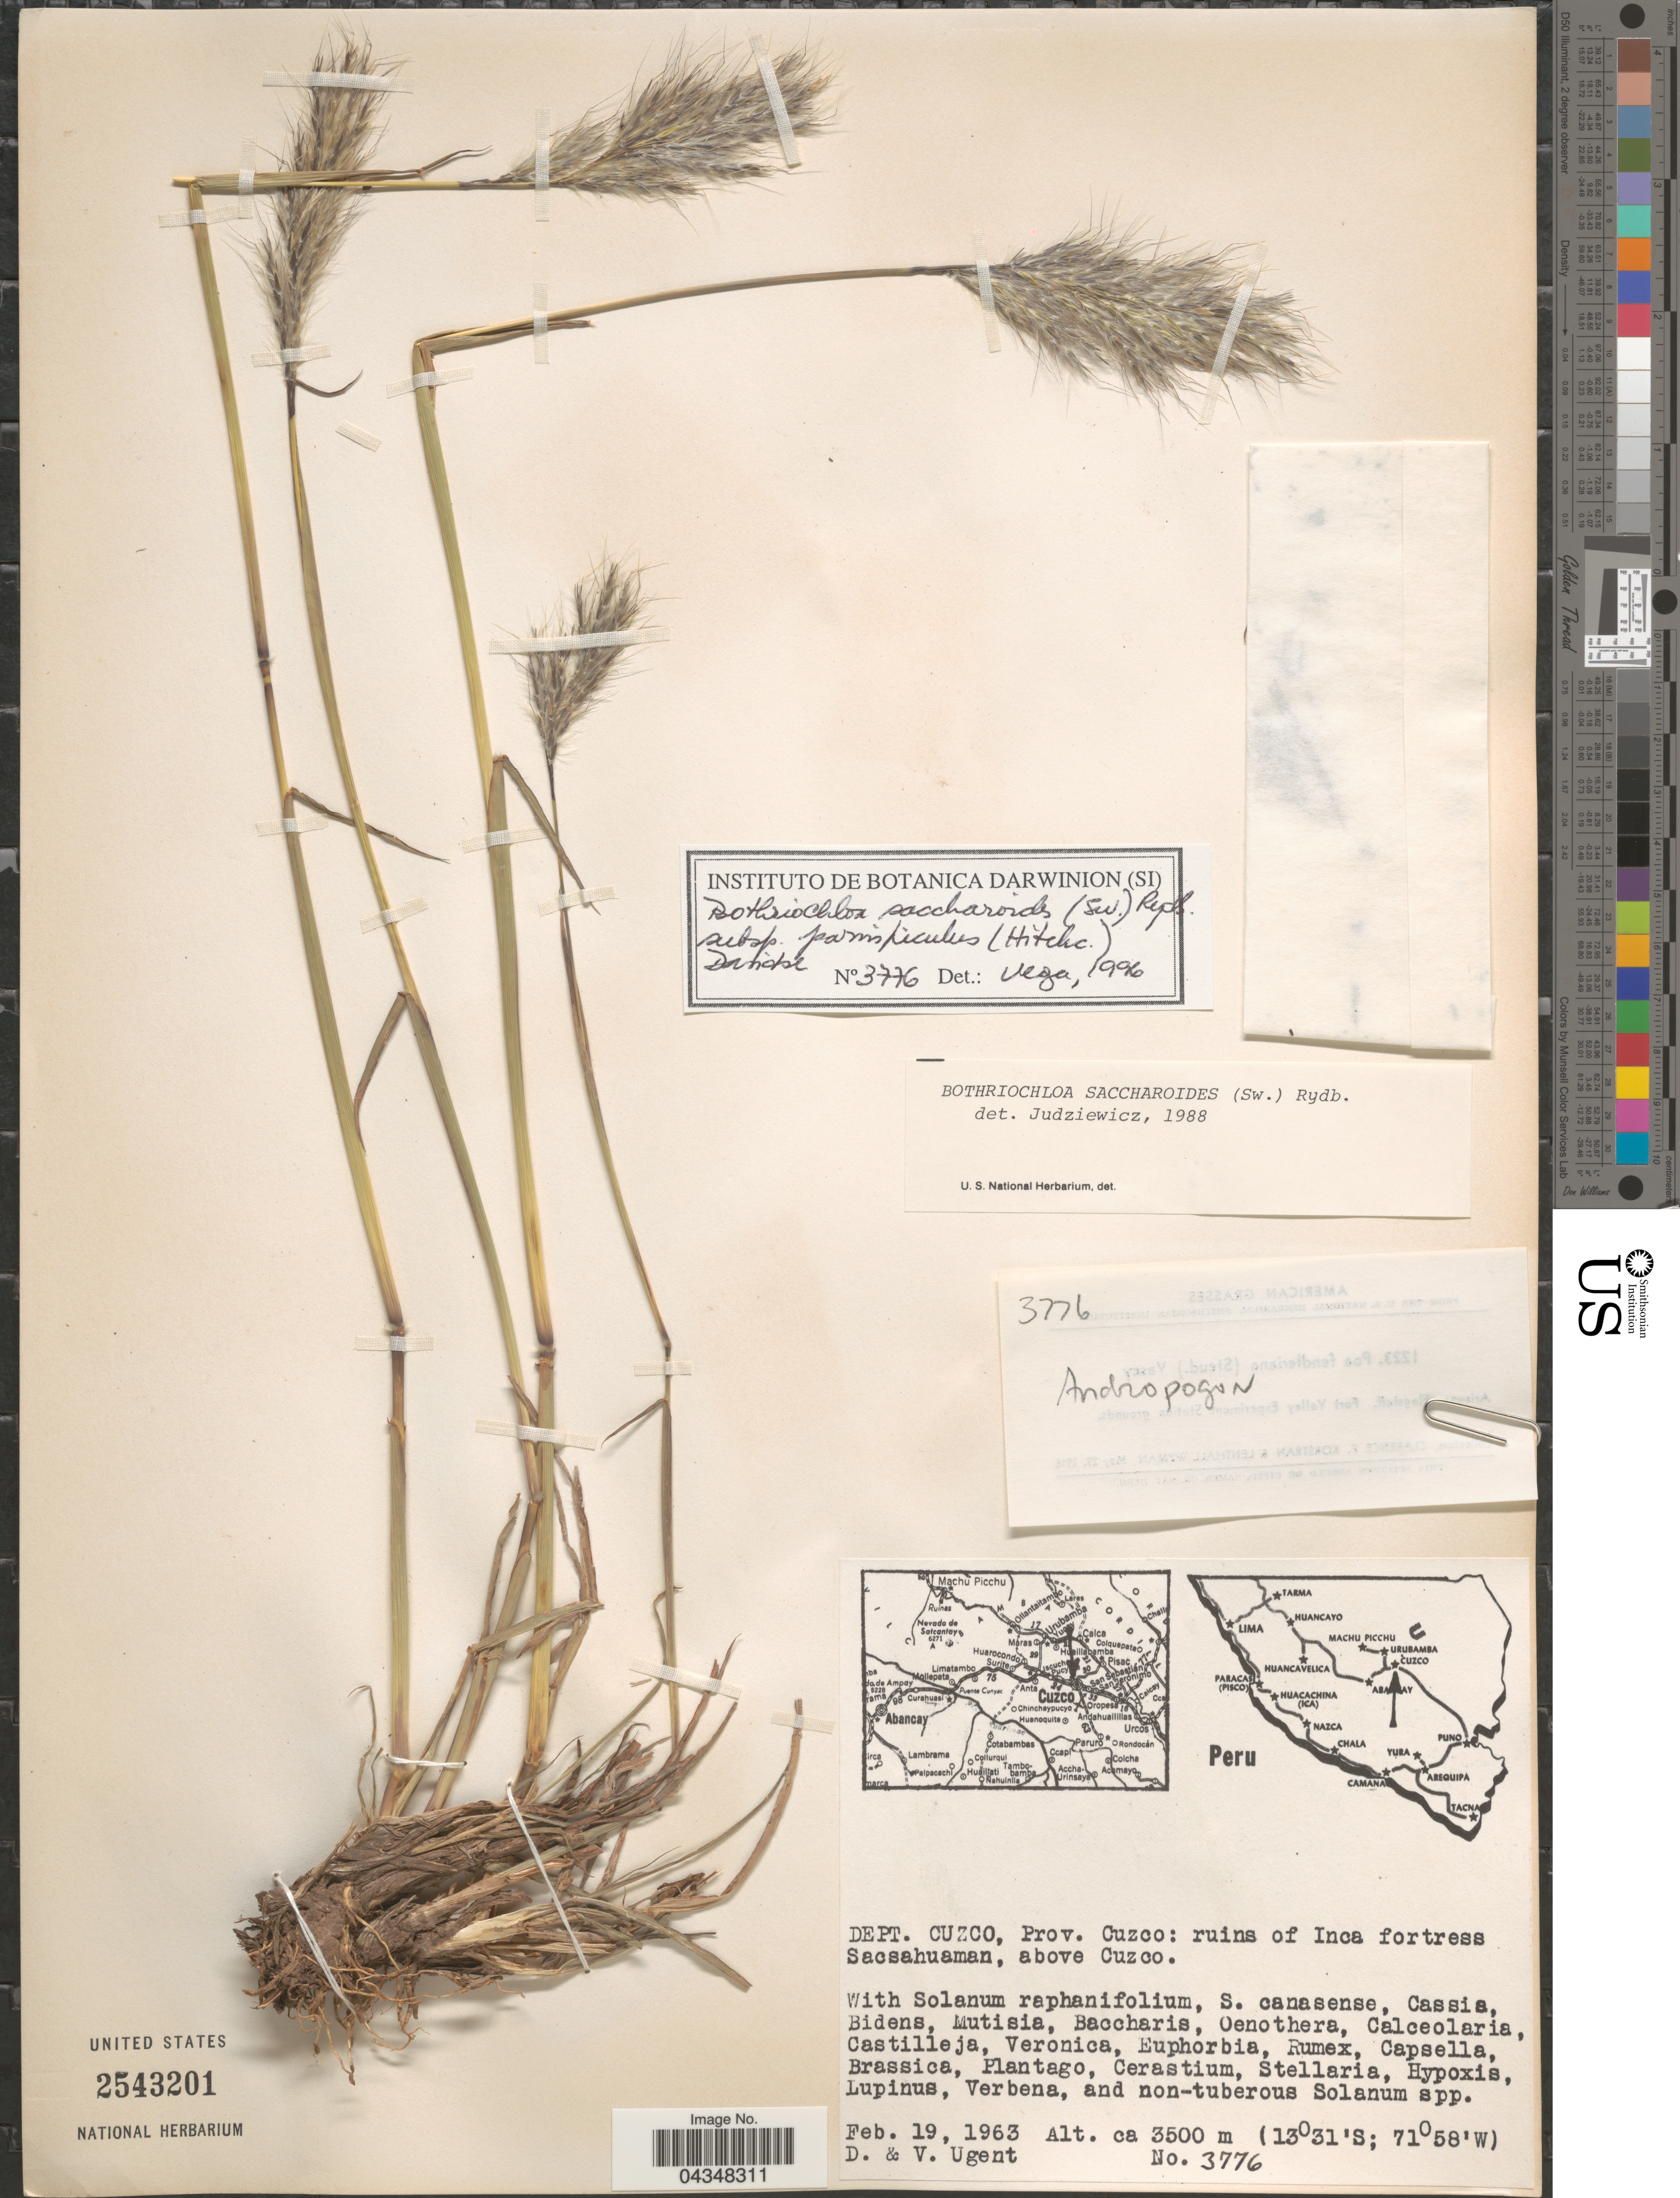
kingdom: Plantae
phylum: Tracheophyta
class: Liliopsida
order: Poales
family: Poaceae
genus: Bothriochloa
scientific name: Bothriochloa saccharoides var. parvispicula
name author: (Hitchc.) Tovar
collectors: D. Ugent & V. Ugent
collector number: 3776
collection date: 1963-02-19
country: Peru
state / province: Cusco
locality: Dept. Cuzco, Prov. Cuzco: ruins of Inca fortress Sacsahuaman, above Cuzco.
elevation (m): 3500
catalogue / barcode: US 2543201